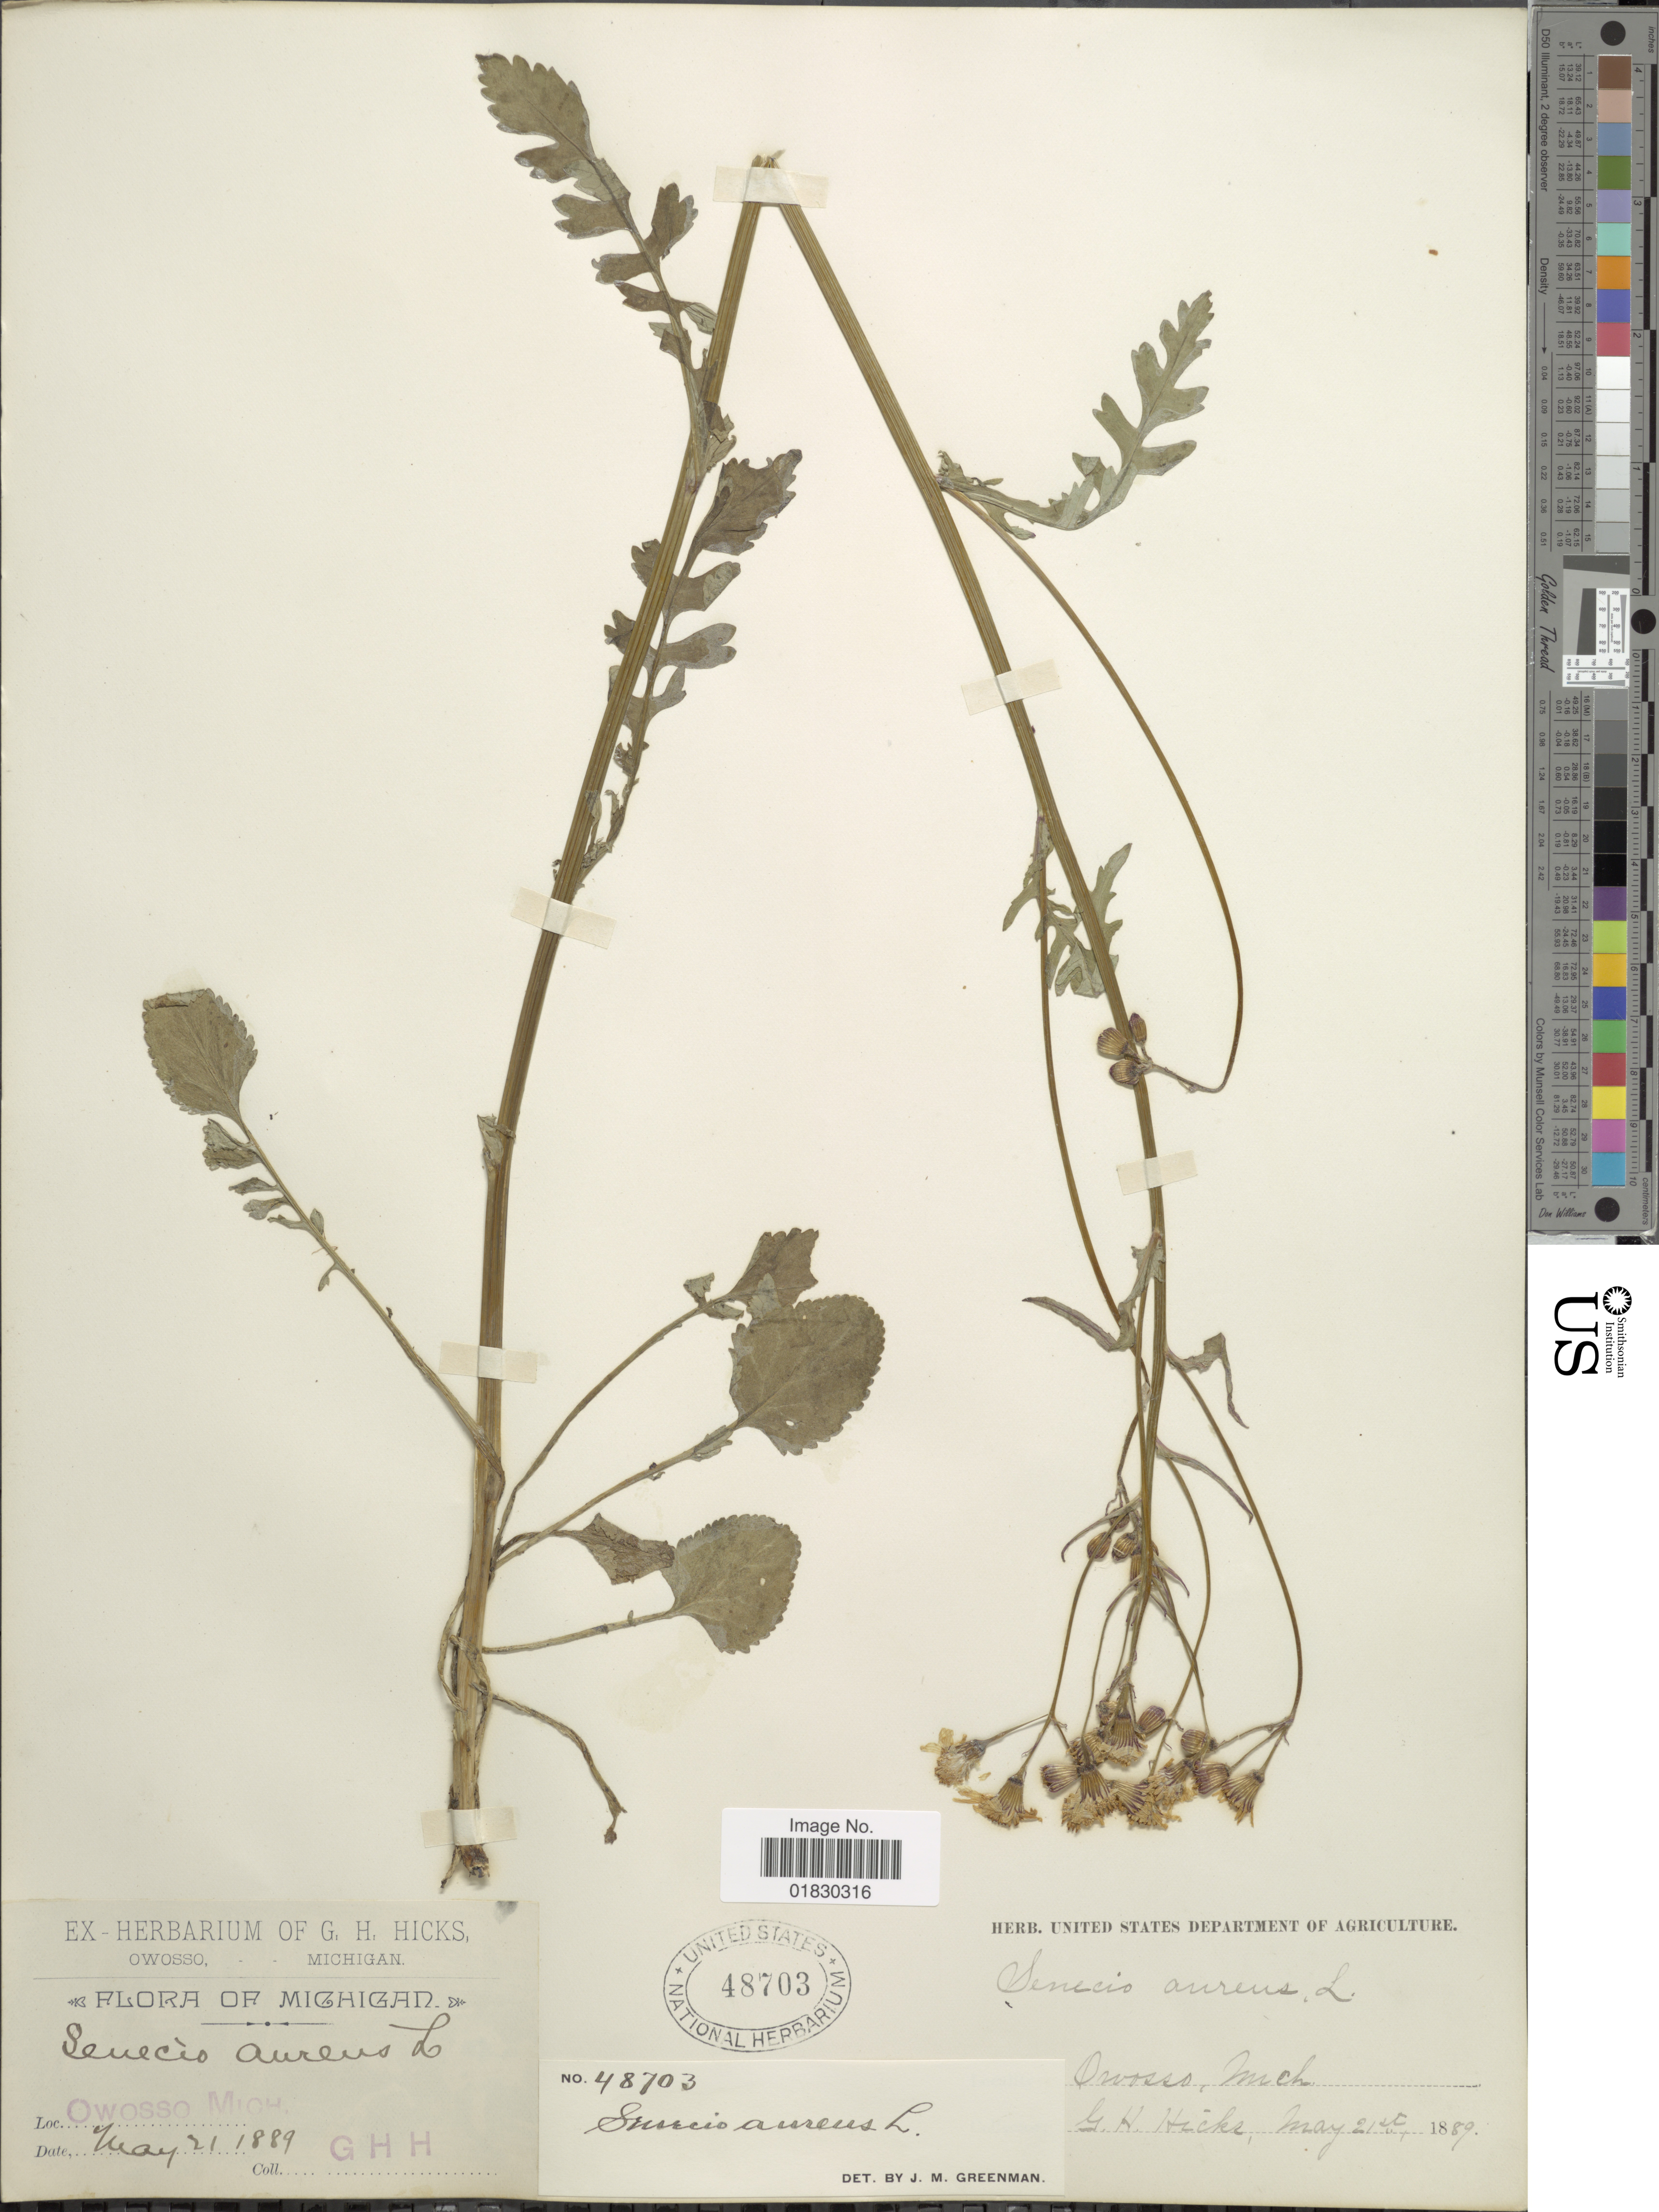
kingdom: Plantae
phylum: Tracheophyta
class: Magnoliopsida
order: Asterales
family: Asteraceae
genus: Packera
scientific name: Packera aurea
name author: (L.) Á. Löve & D. Löve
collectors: G. Hicks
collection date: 1889-05-21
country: United States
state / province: Michigan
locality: Owosso, Mich.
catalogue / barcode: US 48703